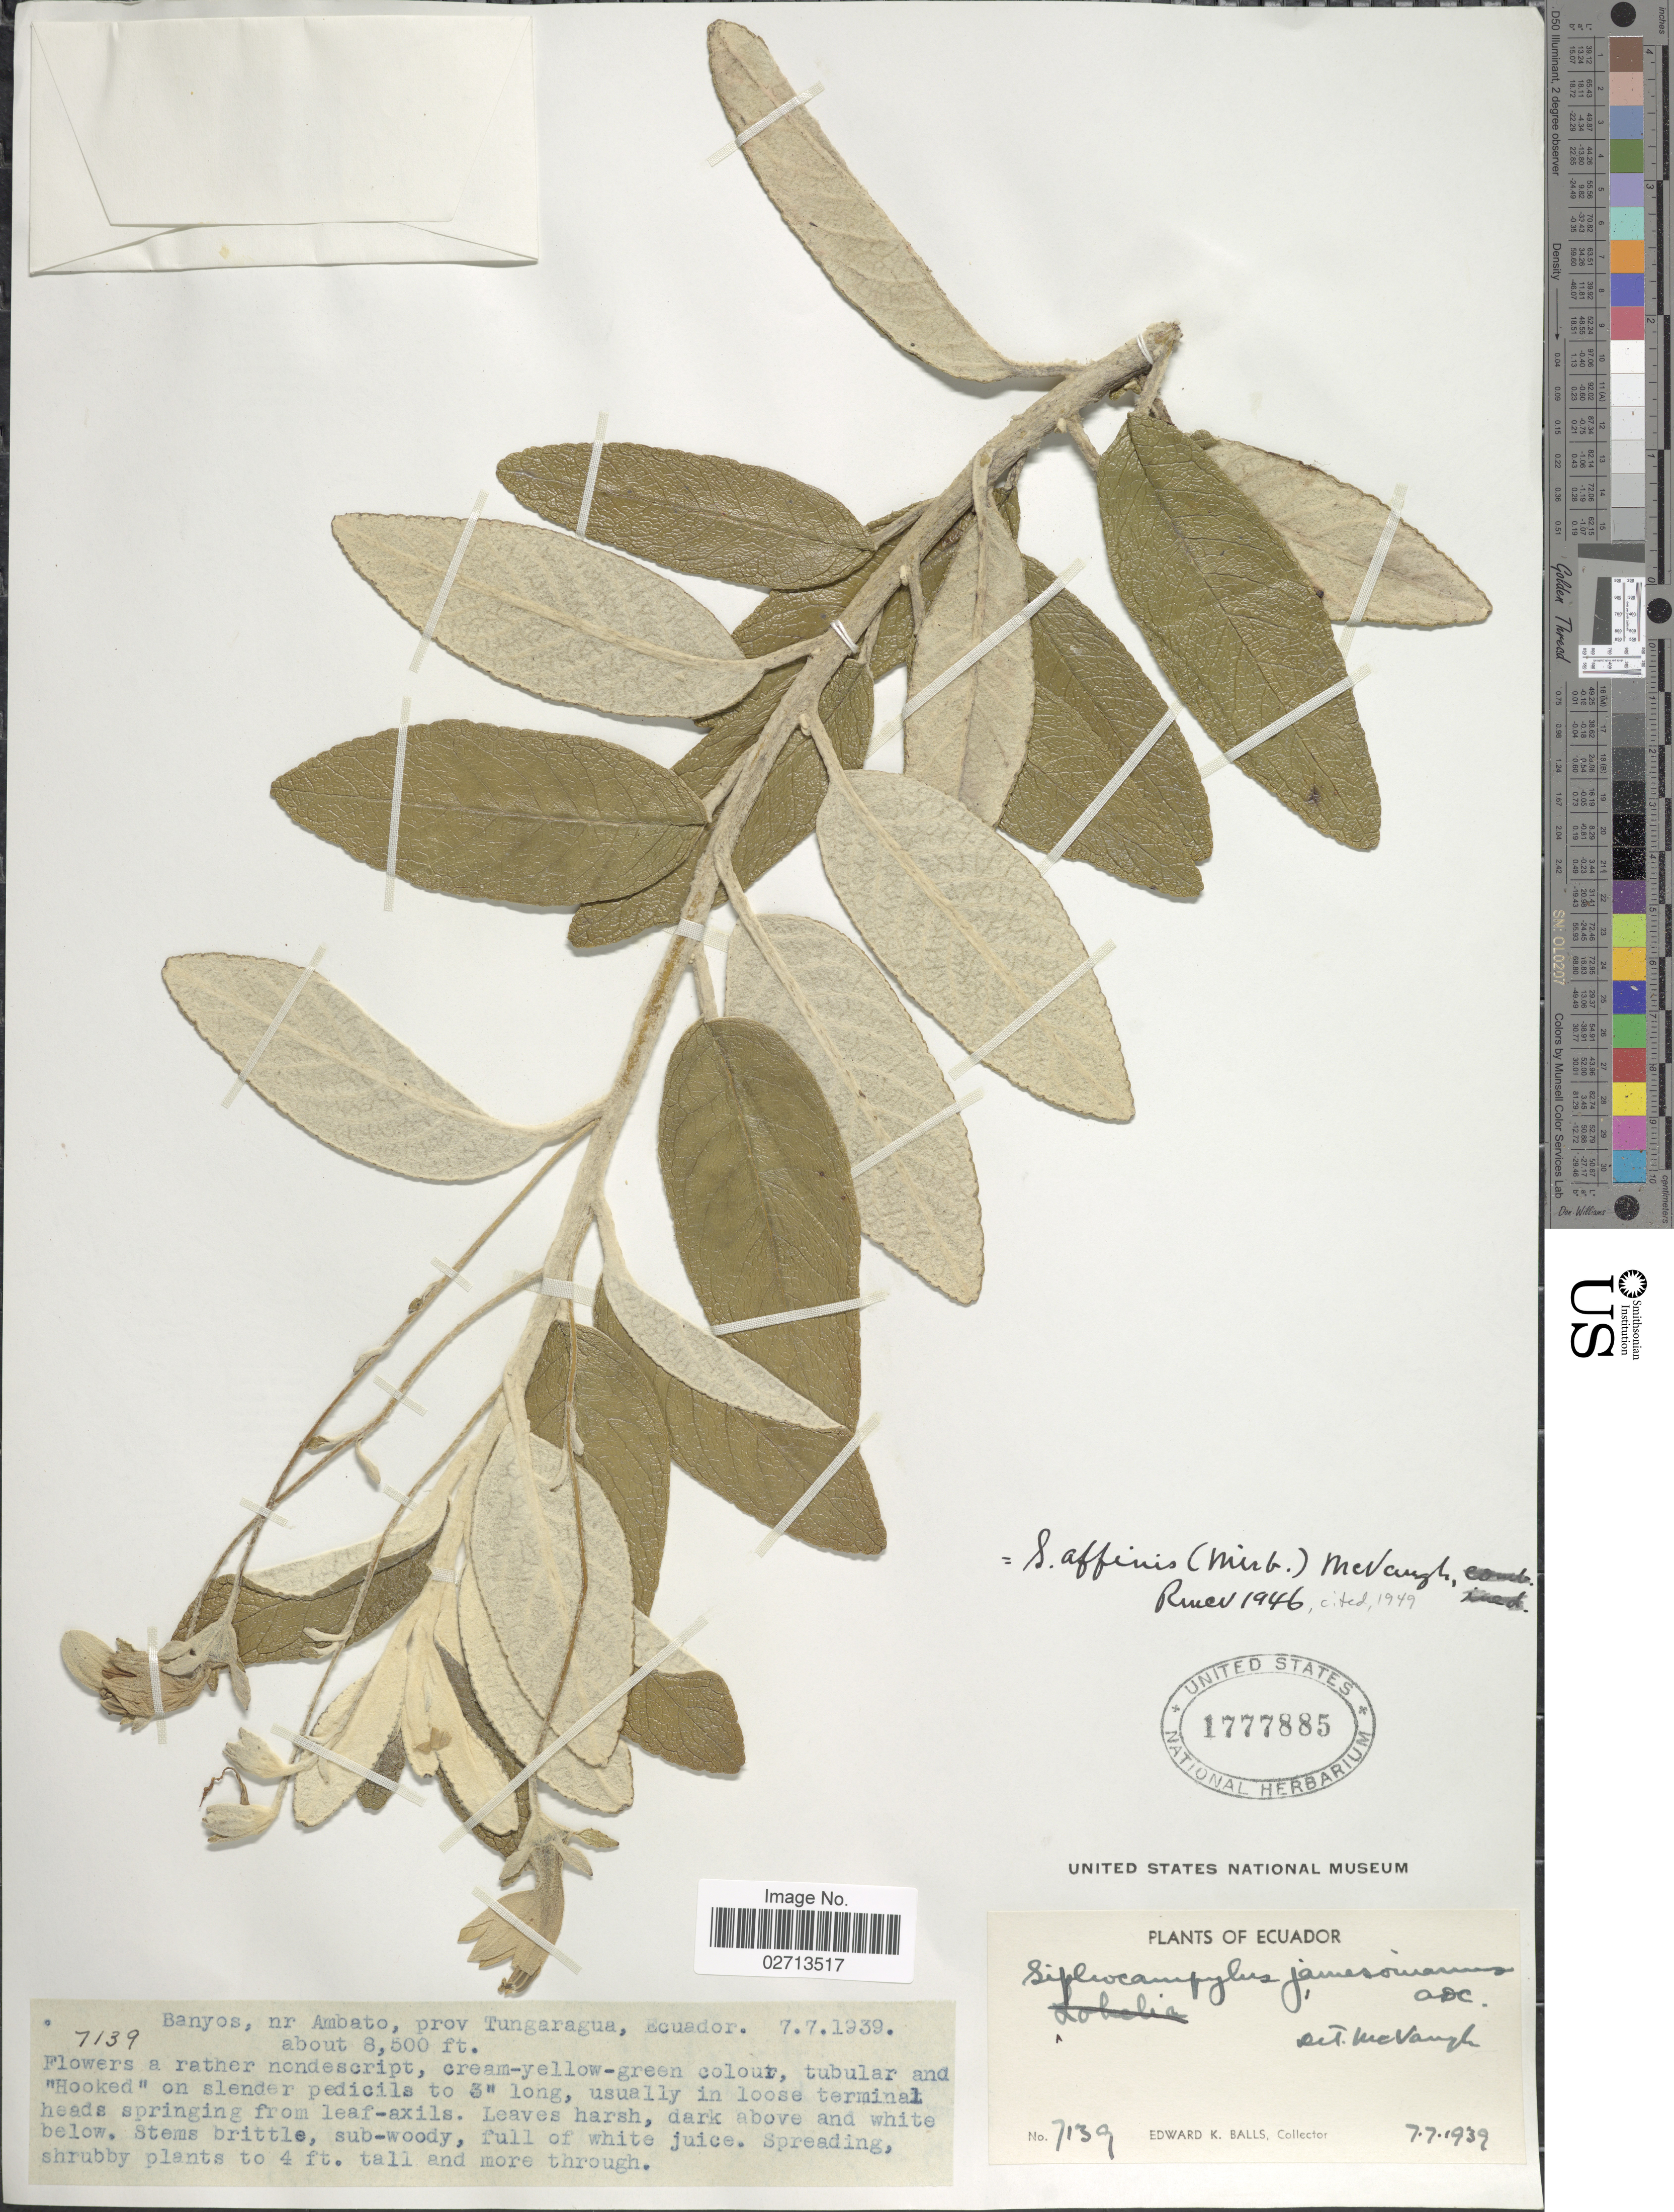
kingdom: Plantae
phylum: Tracheophyta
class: Magnoliopsida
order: Asterales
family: Campanulaceae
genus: Siphocampylus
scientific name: Siphocampylus affinis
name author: (Mirb.) McVaugh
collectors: E. K. Balls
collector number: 7139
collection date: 1939-07-07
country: Ecuador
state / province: Tungurahua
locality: Banyos, nr Ambato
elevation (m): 2591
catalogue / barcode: US 1777885